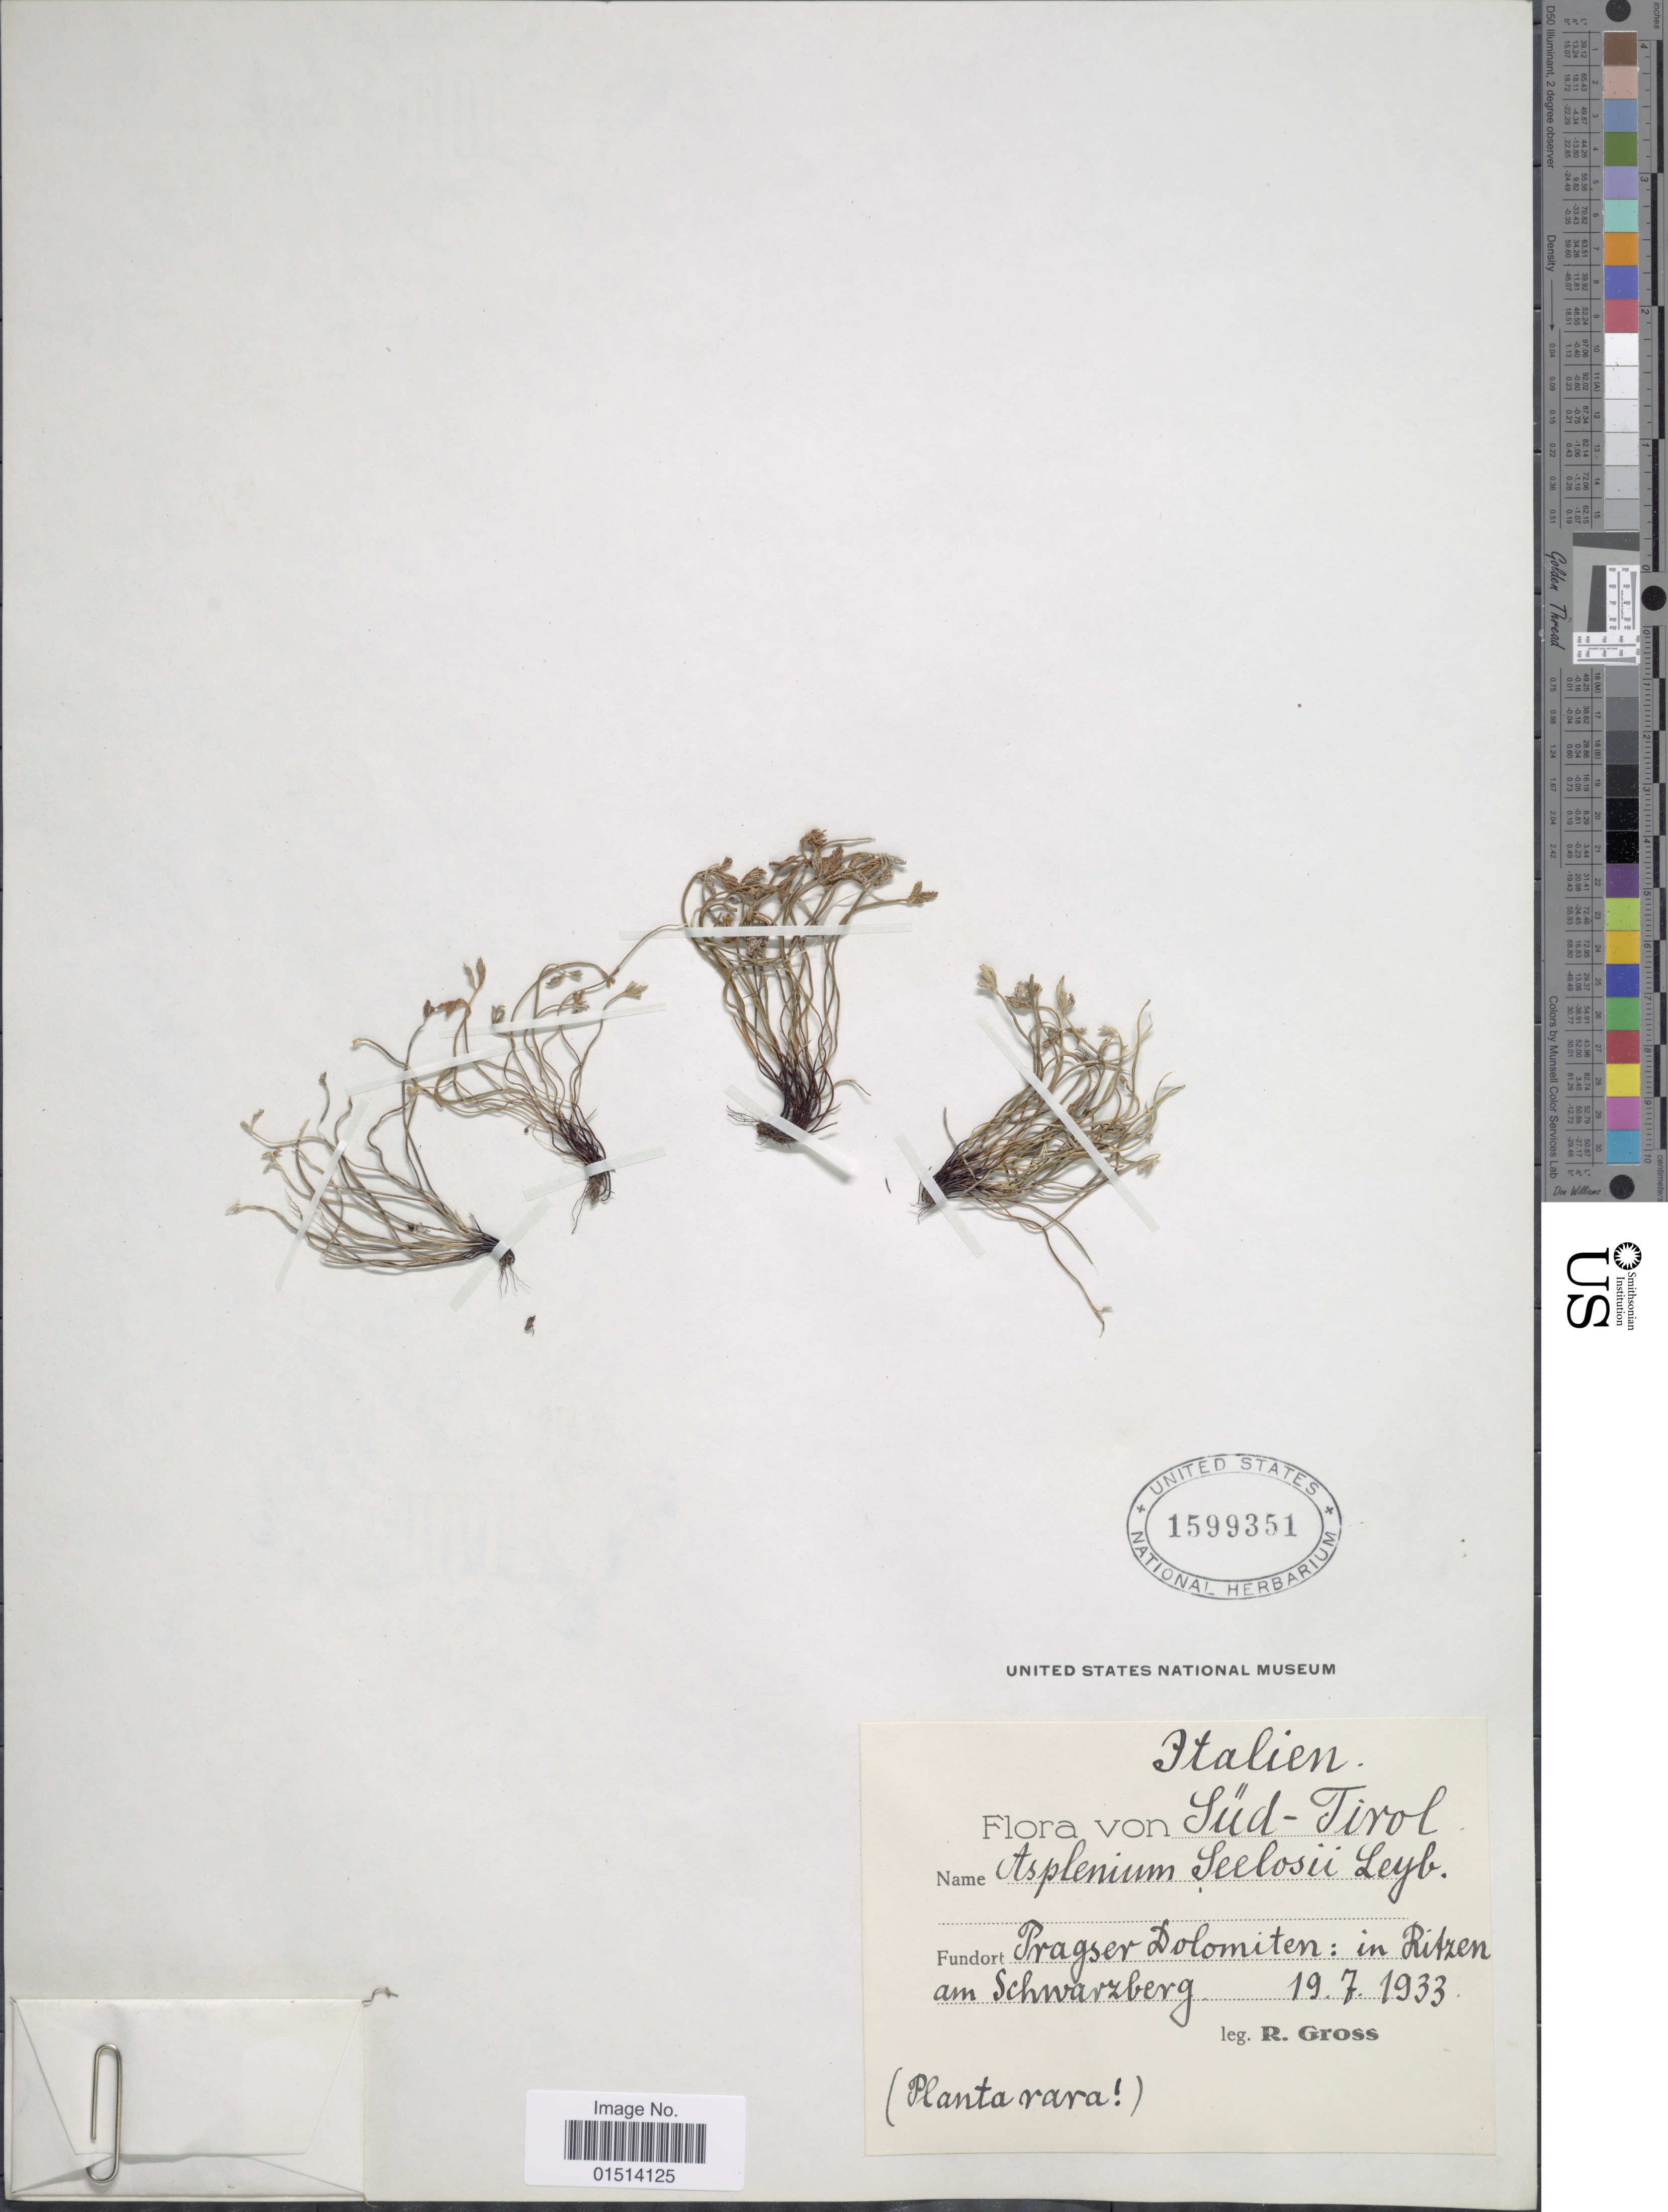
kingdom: Plantae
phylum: Tracheophyta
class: Polypodiopsida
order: Polypodiales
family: Aspleniaceae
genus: Asplenium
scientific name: Asplenium seelosii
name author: Leyb.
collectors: R. Gross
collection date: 1933-07-19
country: Italy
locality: Sud-Tirol, Pragser Dolomiten: in Ritzen am Schwarzberg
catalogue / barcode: US 1599351